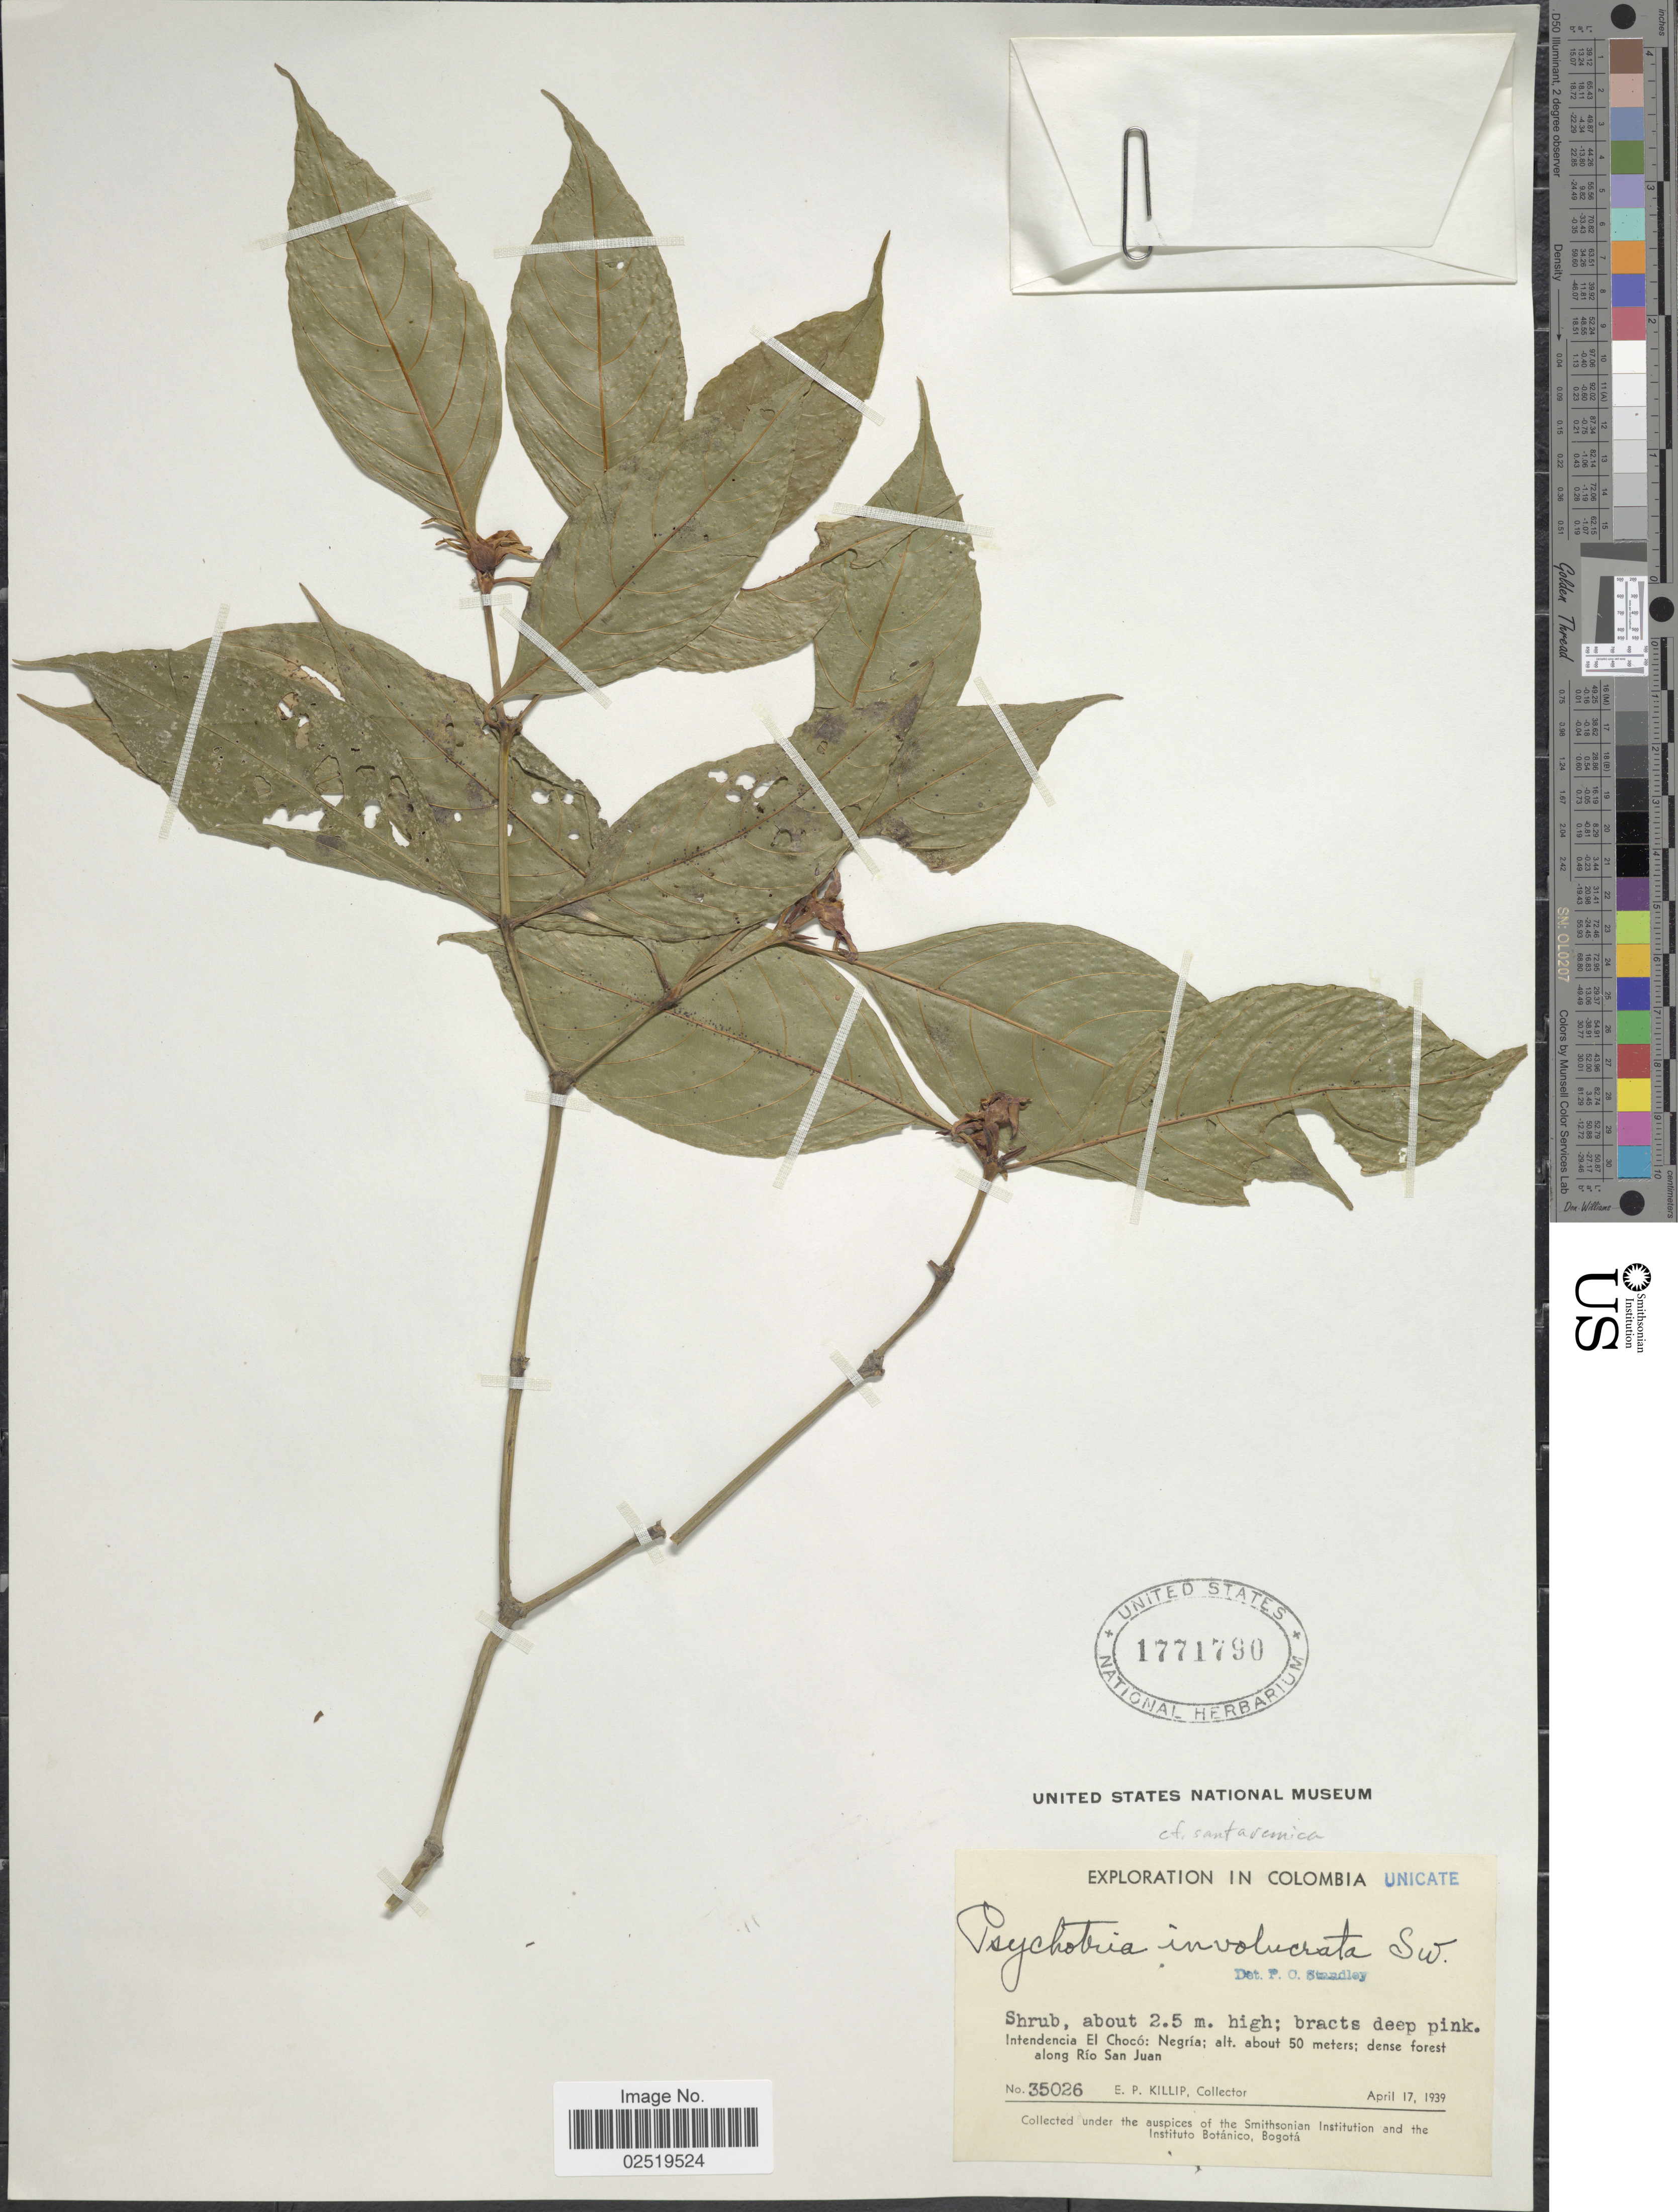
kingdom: Plantae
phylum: Tracheophyta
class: Magnoliopsida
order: Gentianales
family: Rubiaceae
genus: Psychotria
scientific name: Psychotria involucrata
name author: Sw.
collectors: E. P. Killip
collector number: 35026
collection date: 1939-04-17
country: Colombia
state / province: Chocó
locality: Intendencia El Choco: Negria, along Rio San Juan.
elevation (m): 50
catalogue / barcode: US 14771790